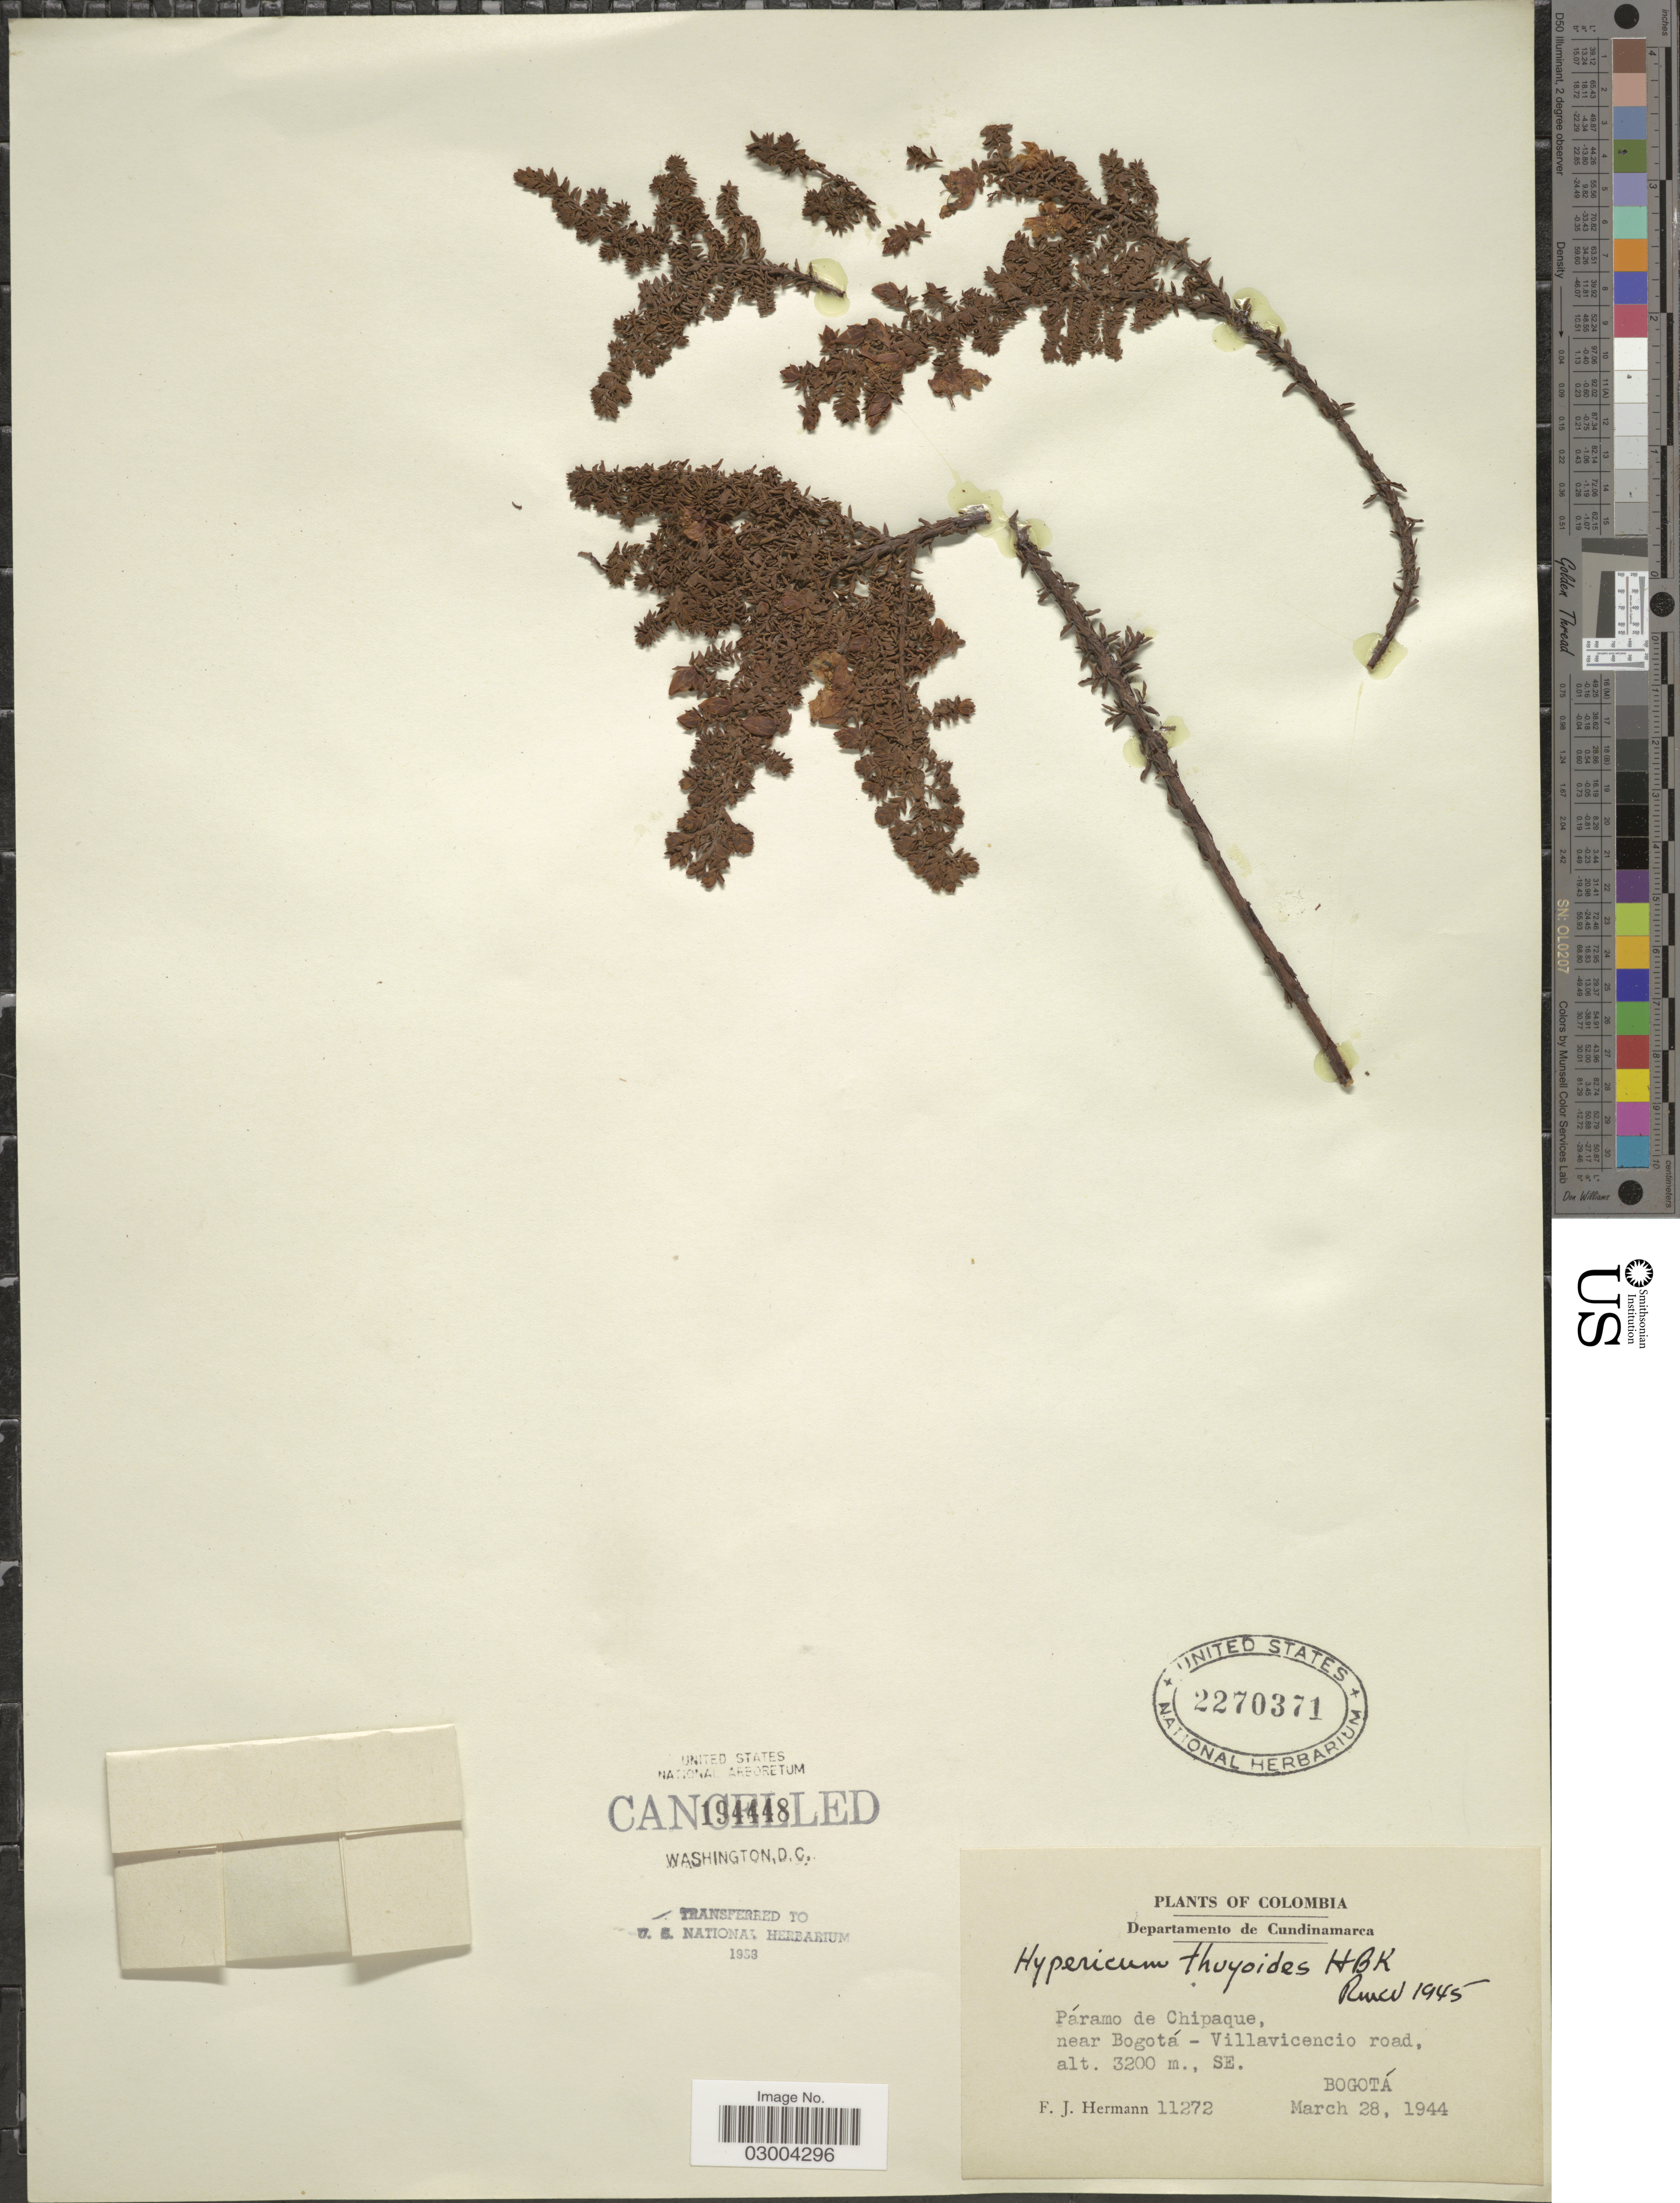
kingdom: Plantae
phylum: Tracheophyta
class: Magnoliopsida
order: Malpighiales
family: Hypericaceae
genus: Hypericum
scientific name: Hypericum thuyoides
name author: Kunth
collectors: F. J. Hermann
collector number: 11272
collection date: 1944-03-28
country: Colombia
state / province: Cundinamarca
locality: Departamento de Cundinamarca. Páramo de Chipaque, near Bogotá - Villavicencio road, SE. Bogotá.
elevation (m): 3200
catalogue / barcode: US 2270371